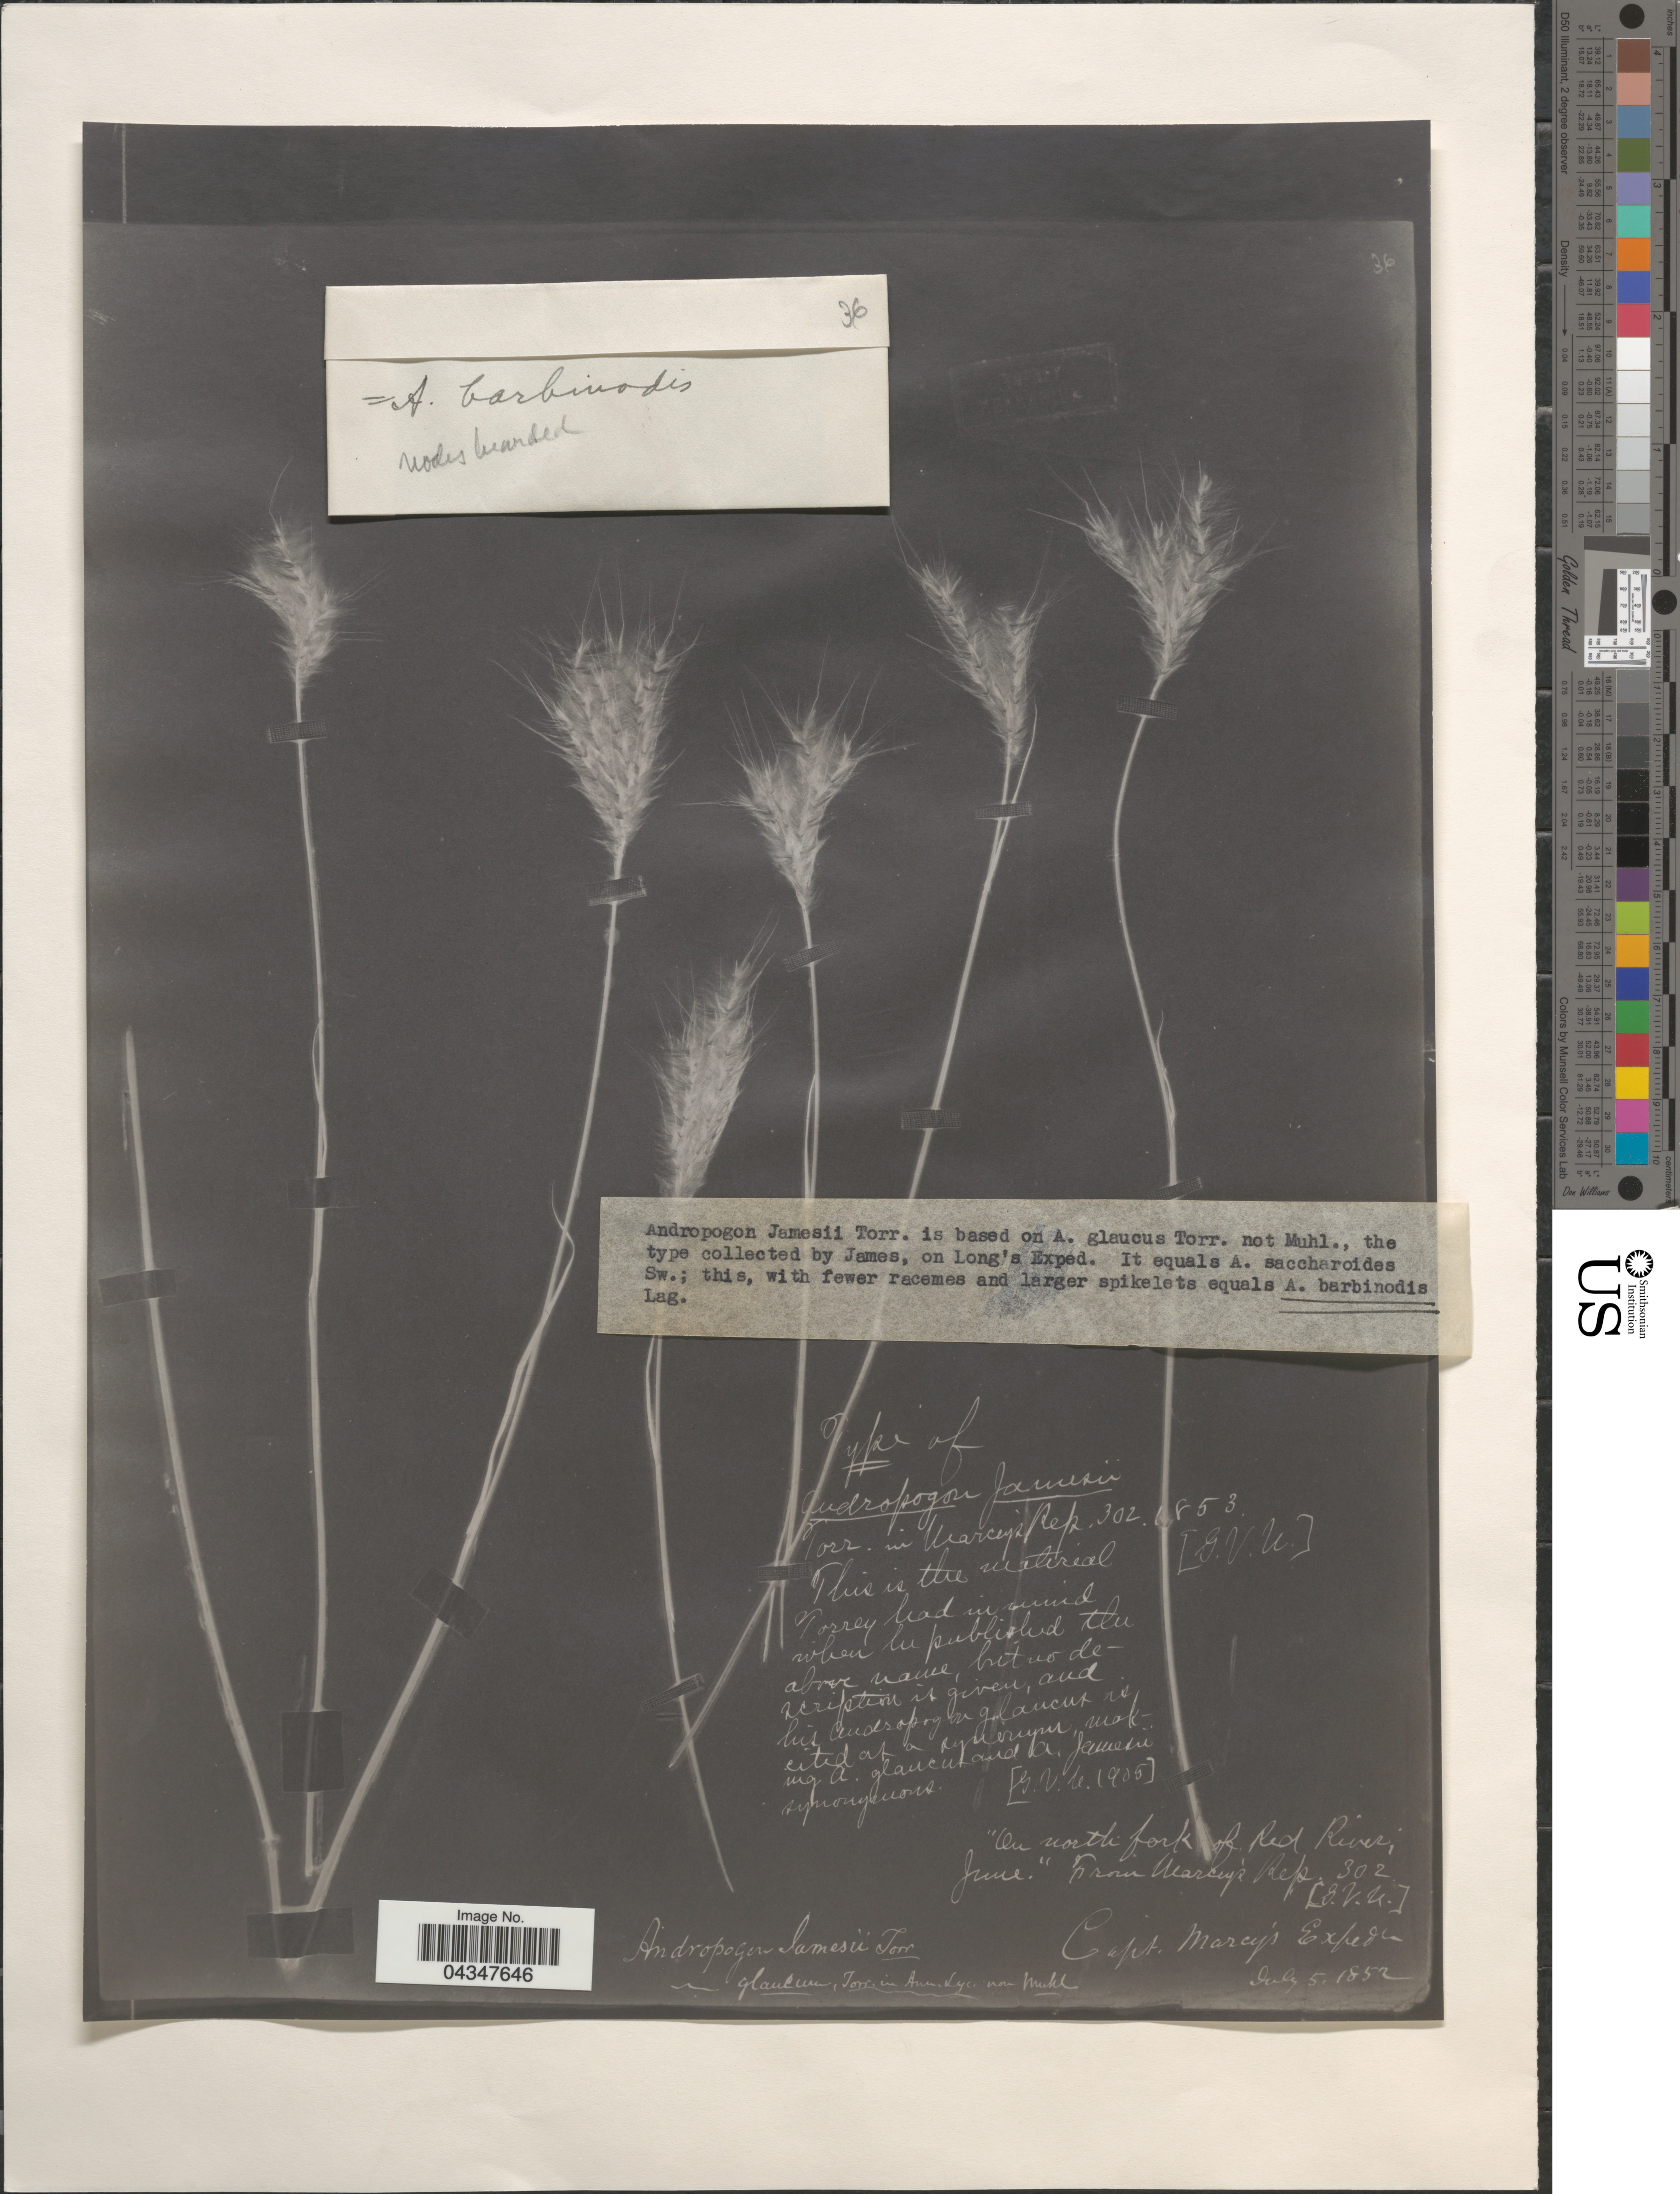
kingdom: Plantae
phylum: Tracheophyta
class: Liliopsida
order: Poales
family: Poaceae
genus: Bothriochloa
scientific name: Bothriochloa barbinodis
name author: (Lag.) Herter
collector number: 302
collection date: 1852-07-05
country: United States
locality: On north fork of Red River. Capt. Marcy's Exped.